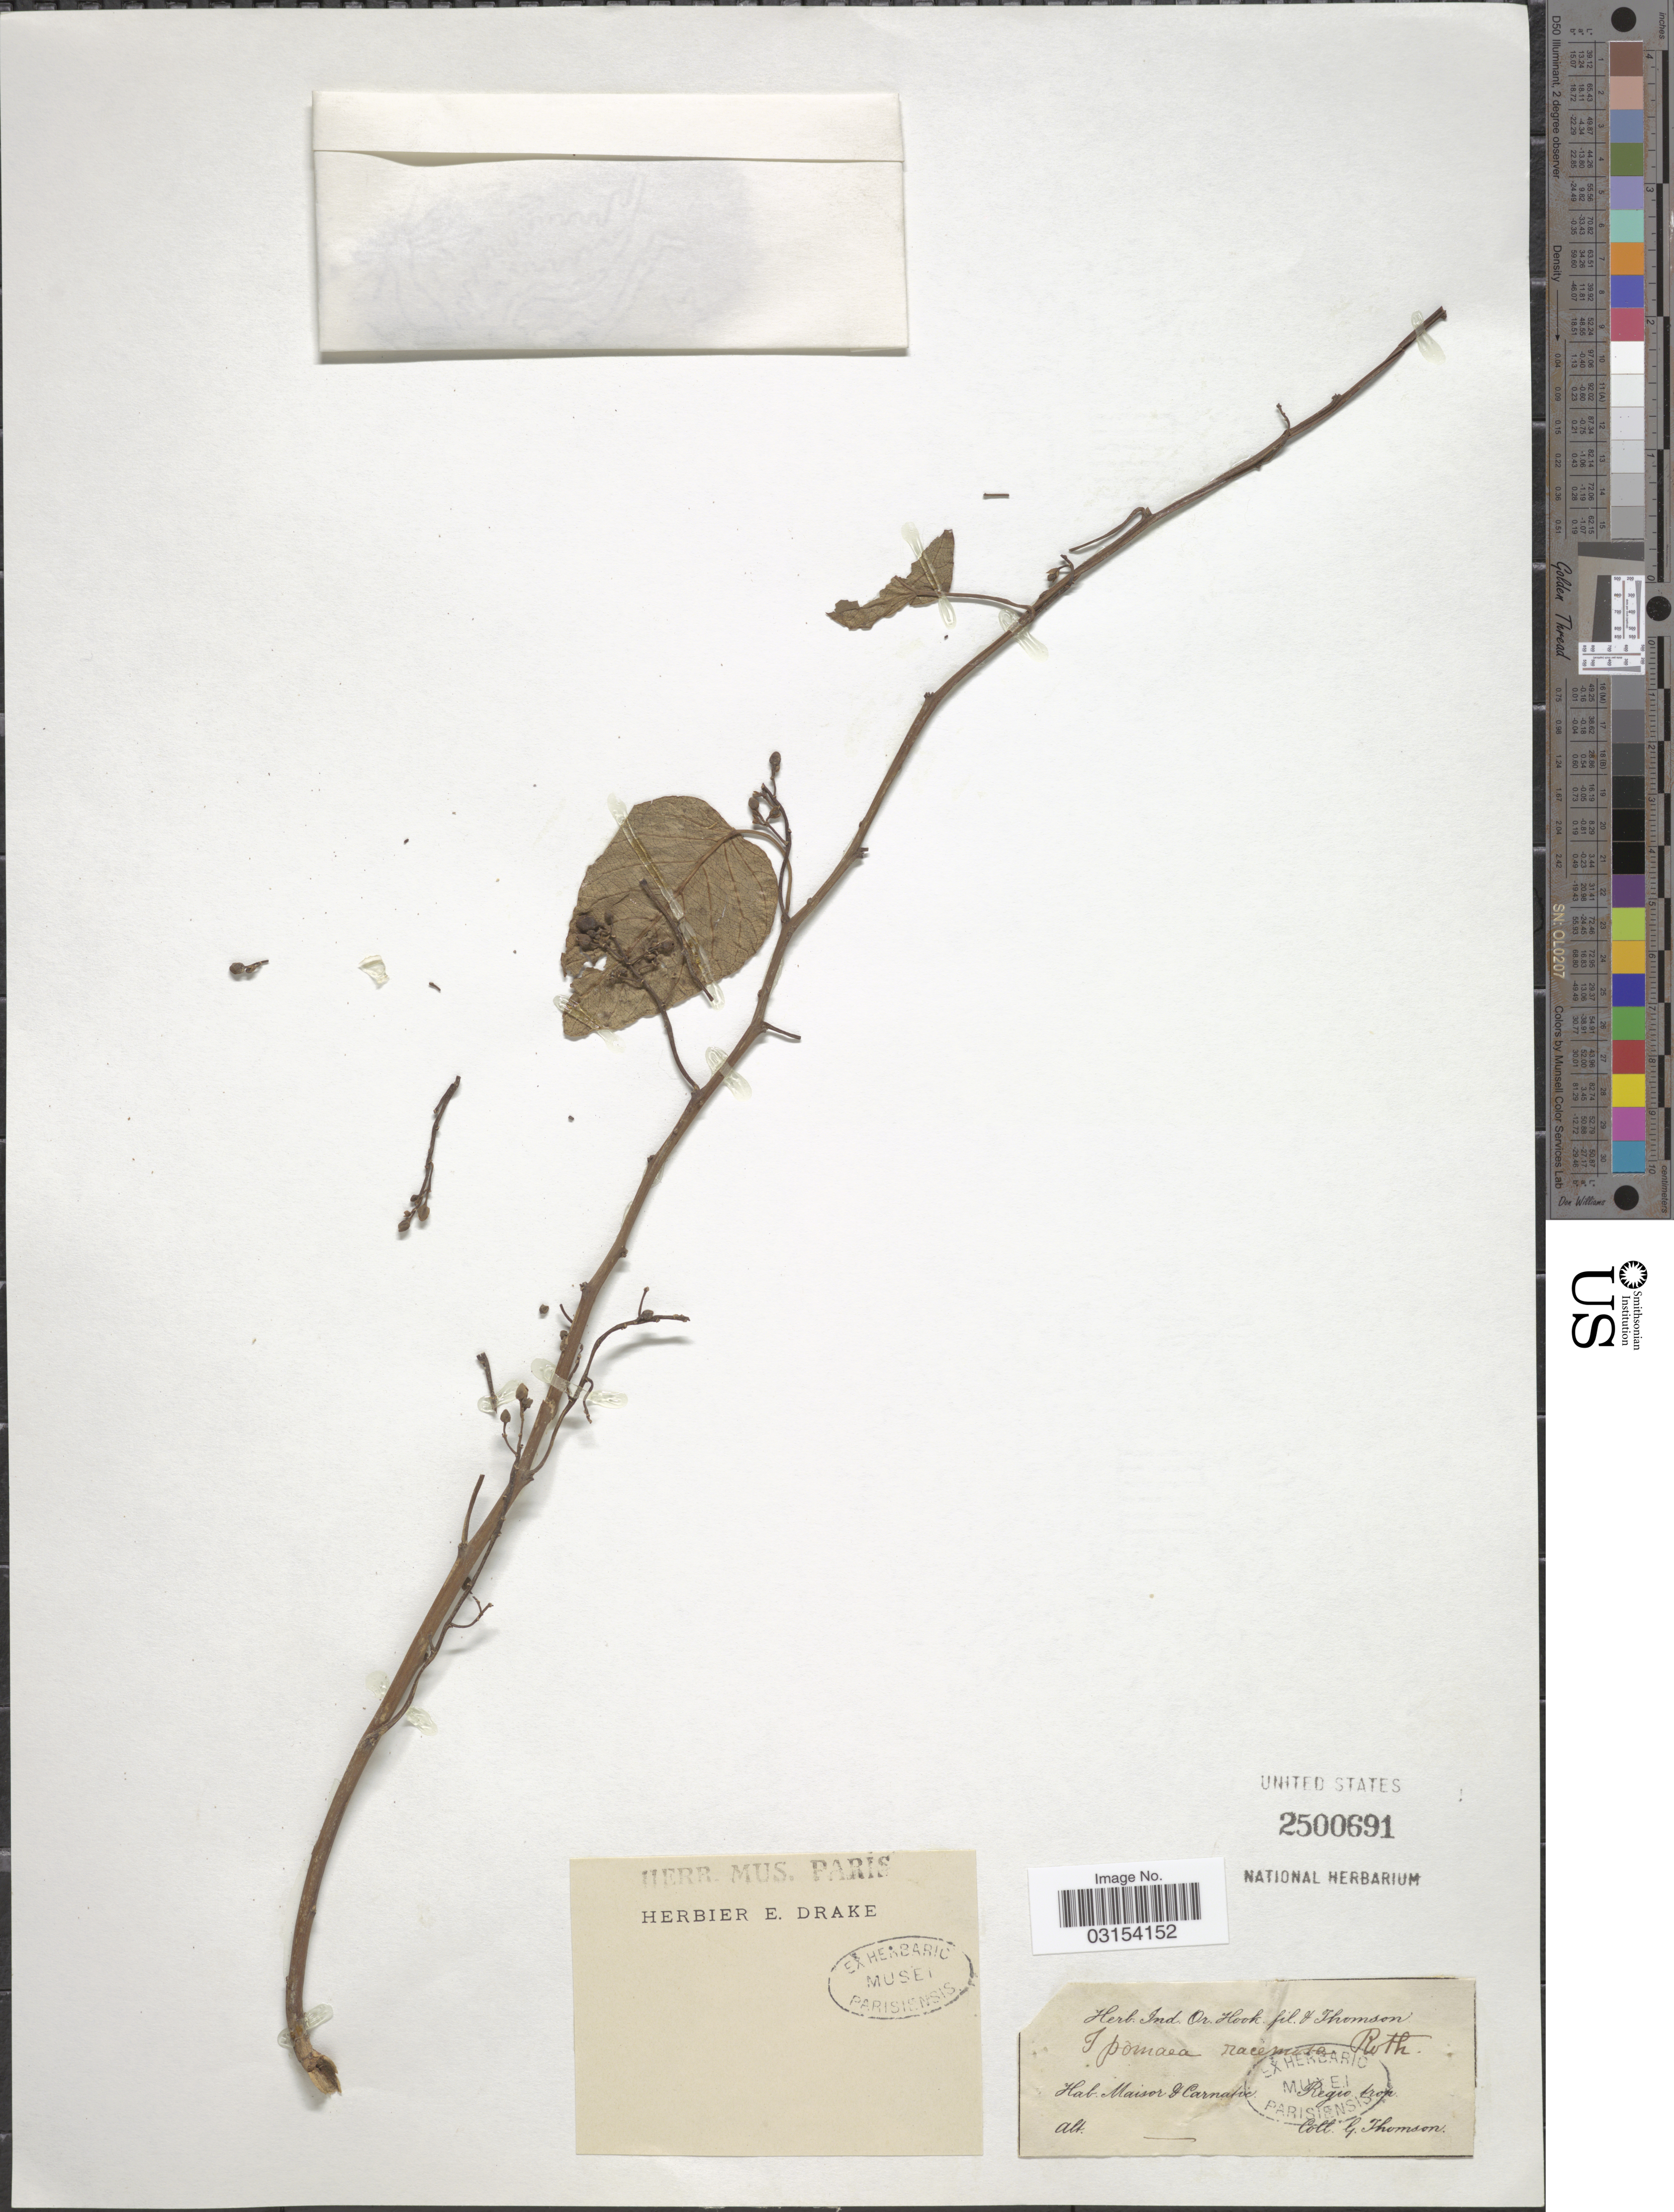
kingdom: Plantae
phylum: Tracheophyta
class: Magnoliopsida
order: Solanales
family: Convolvulaceae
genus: Ipomoea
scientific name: Ipomoea racemosa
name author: Poir.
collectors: G. Thomson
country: India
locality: Maisor & Carnatic, Regio trop.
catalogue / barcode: US 2500691